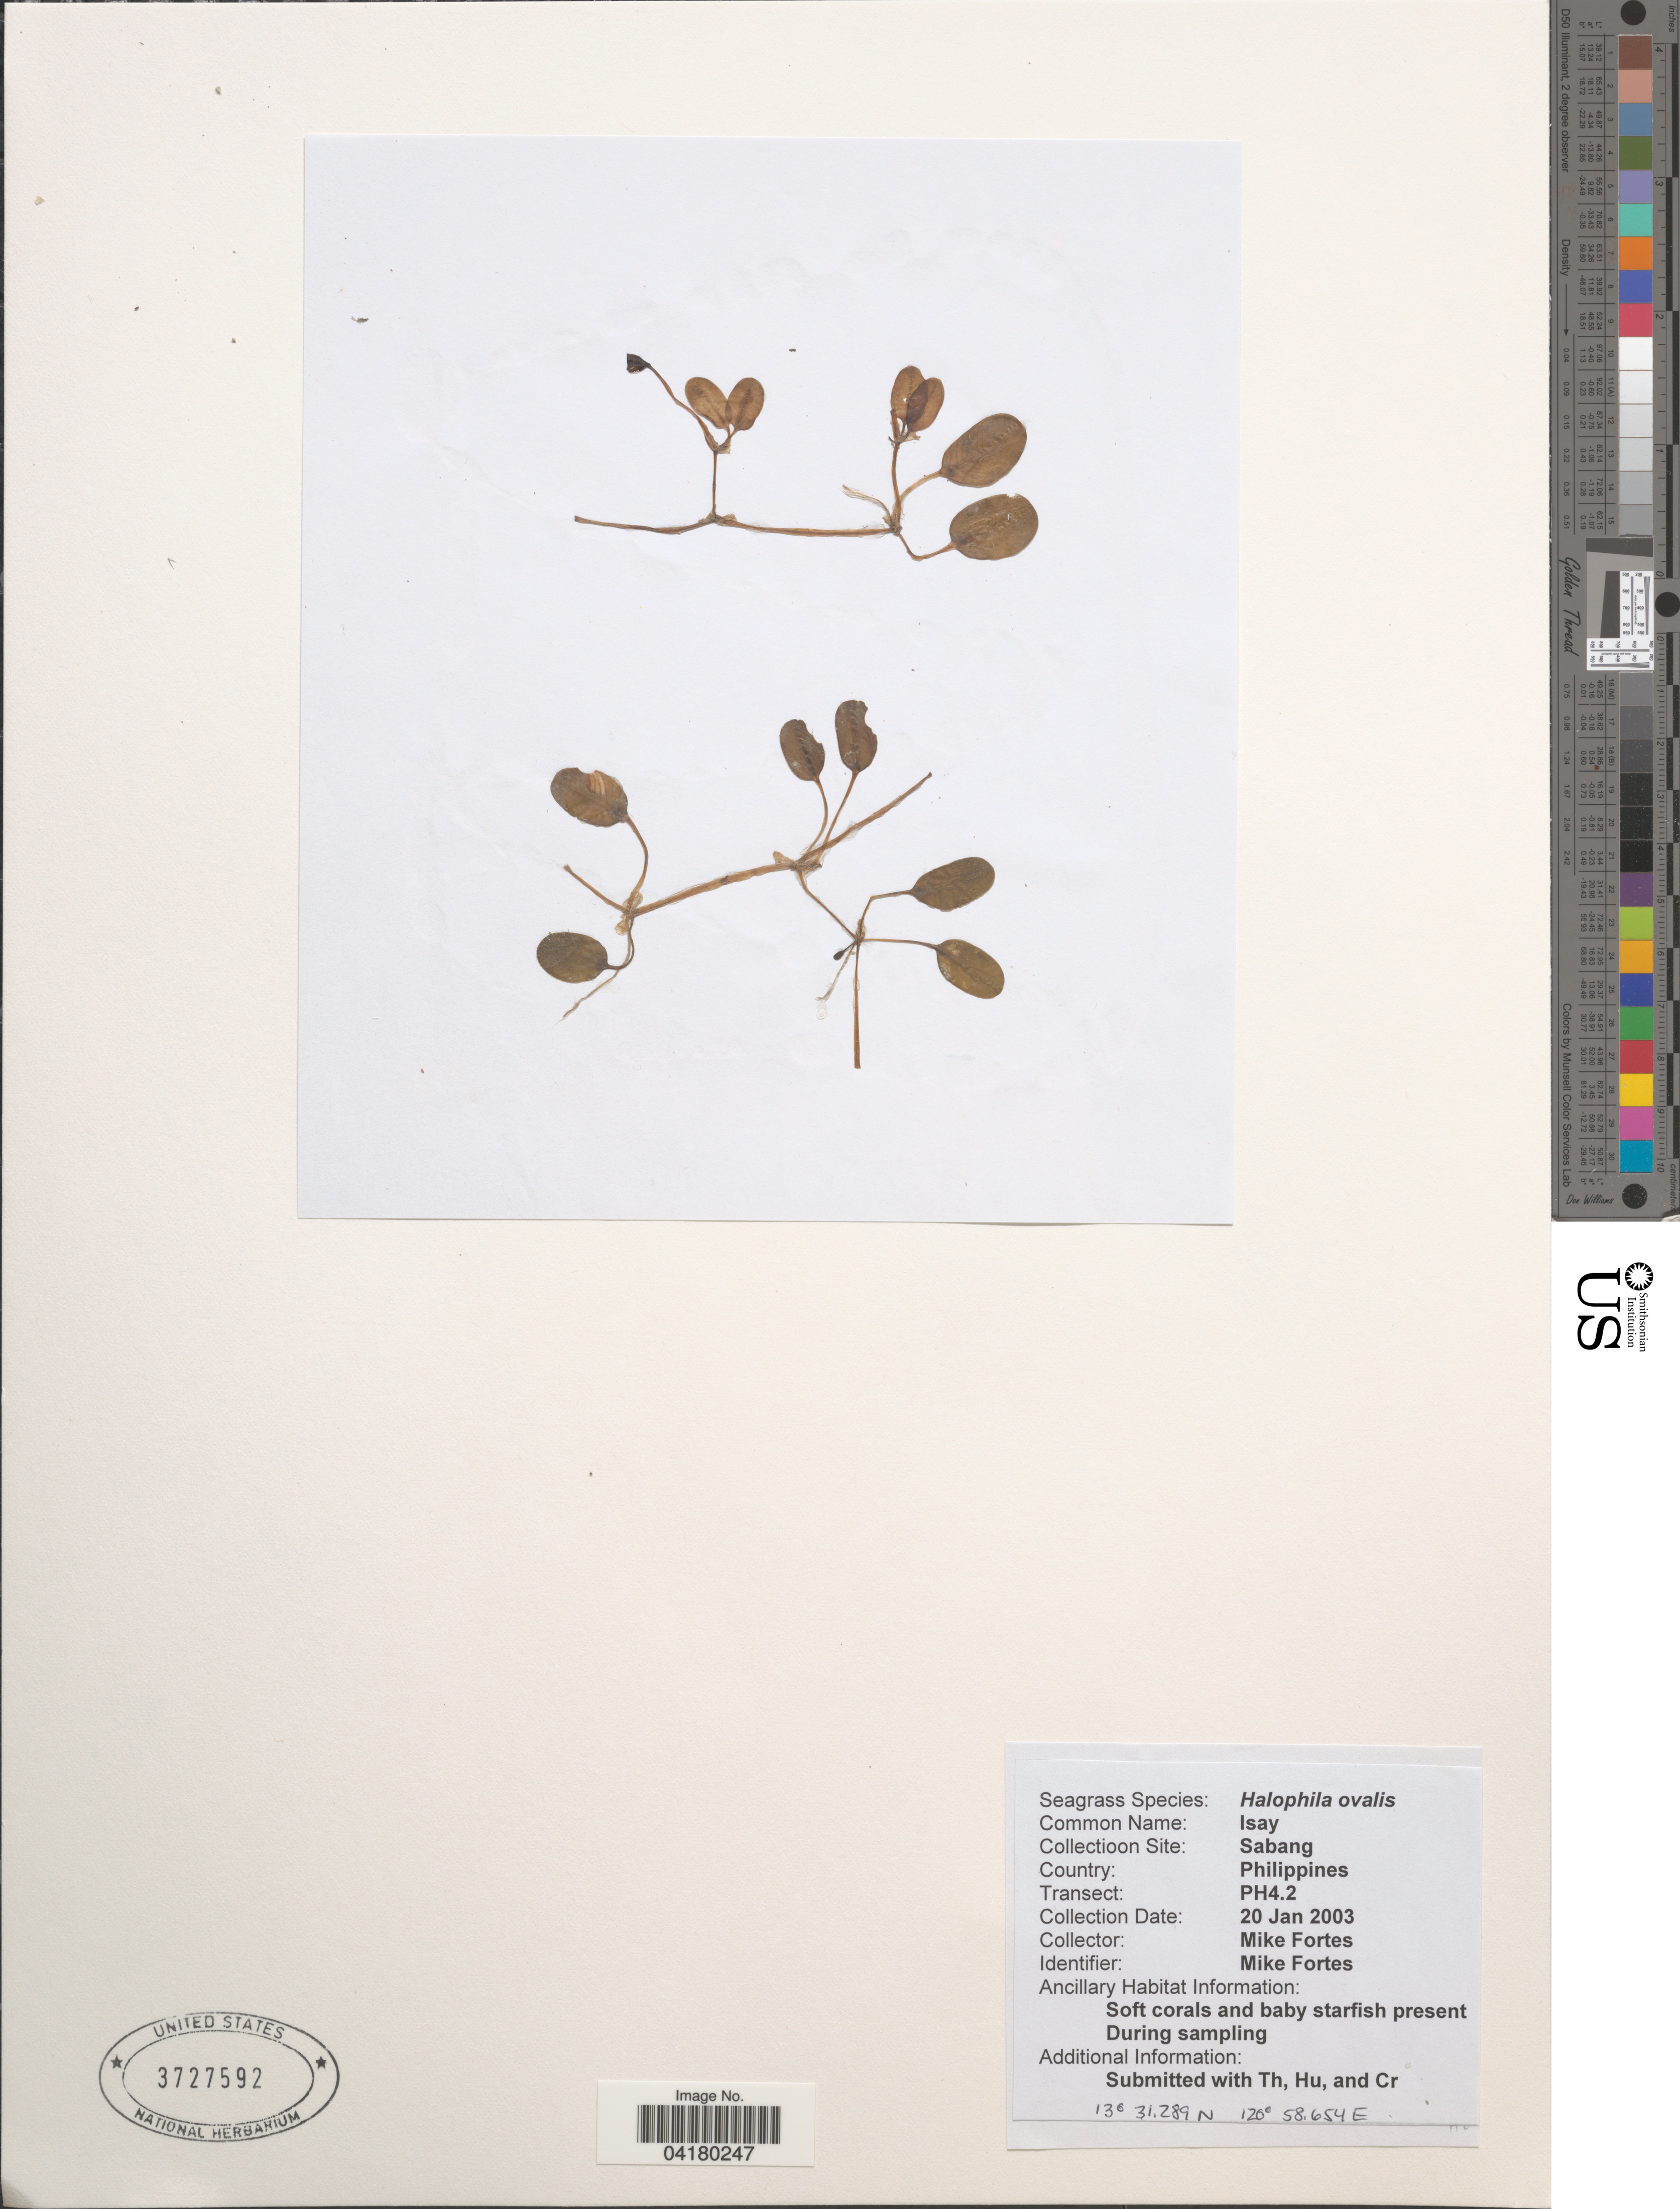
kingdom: Plantae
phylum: Tracheophyta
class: Liliopsida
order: Alismatales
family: Hydrocharitaceae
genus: Halophila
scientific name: Halophila ovalis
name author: (R. Br.) Hook. f.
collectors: M. Fortes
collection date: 2003-01-20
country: Philippines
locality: Sabang. Transect: PH4.2.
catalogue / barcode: US 3727592